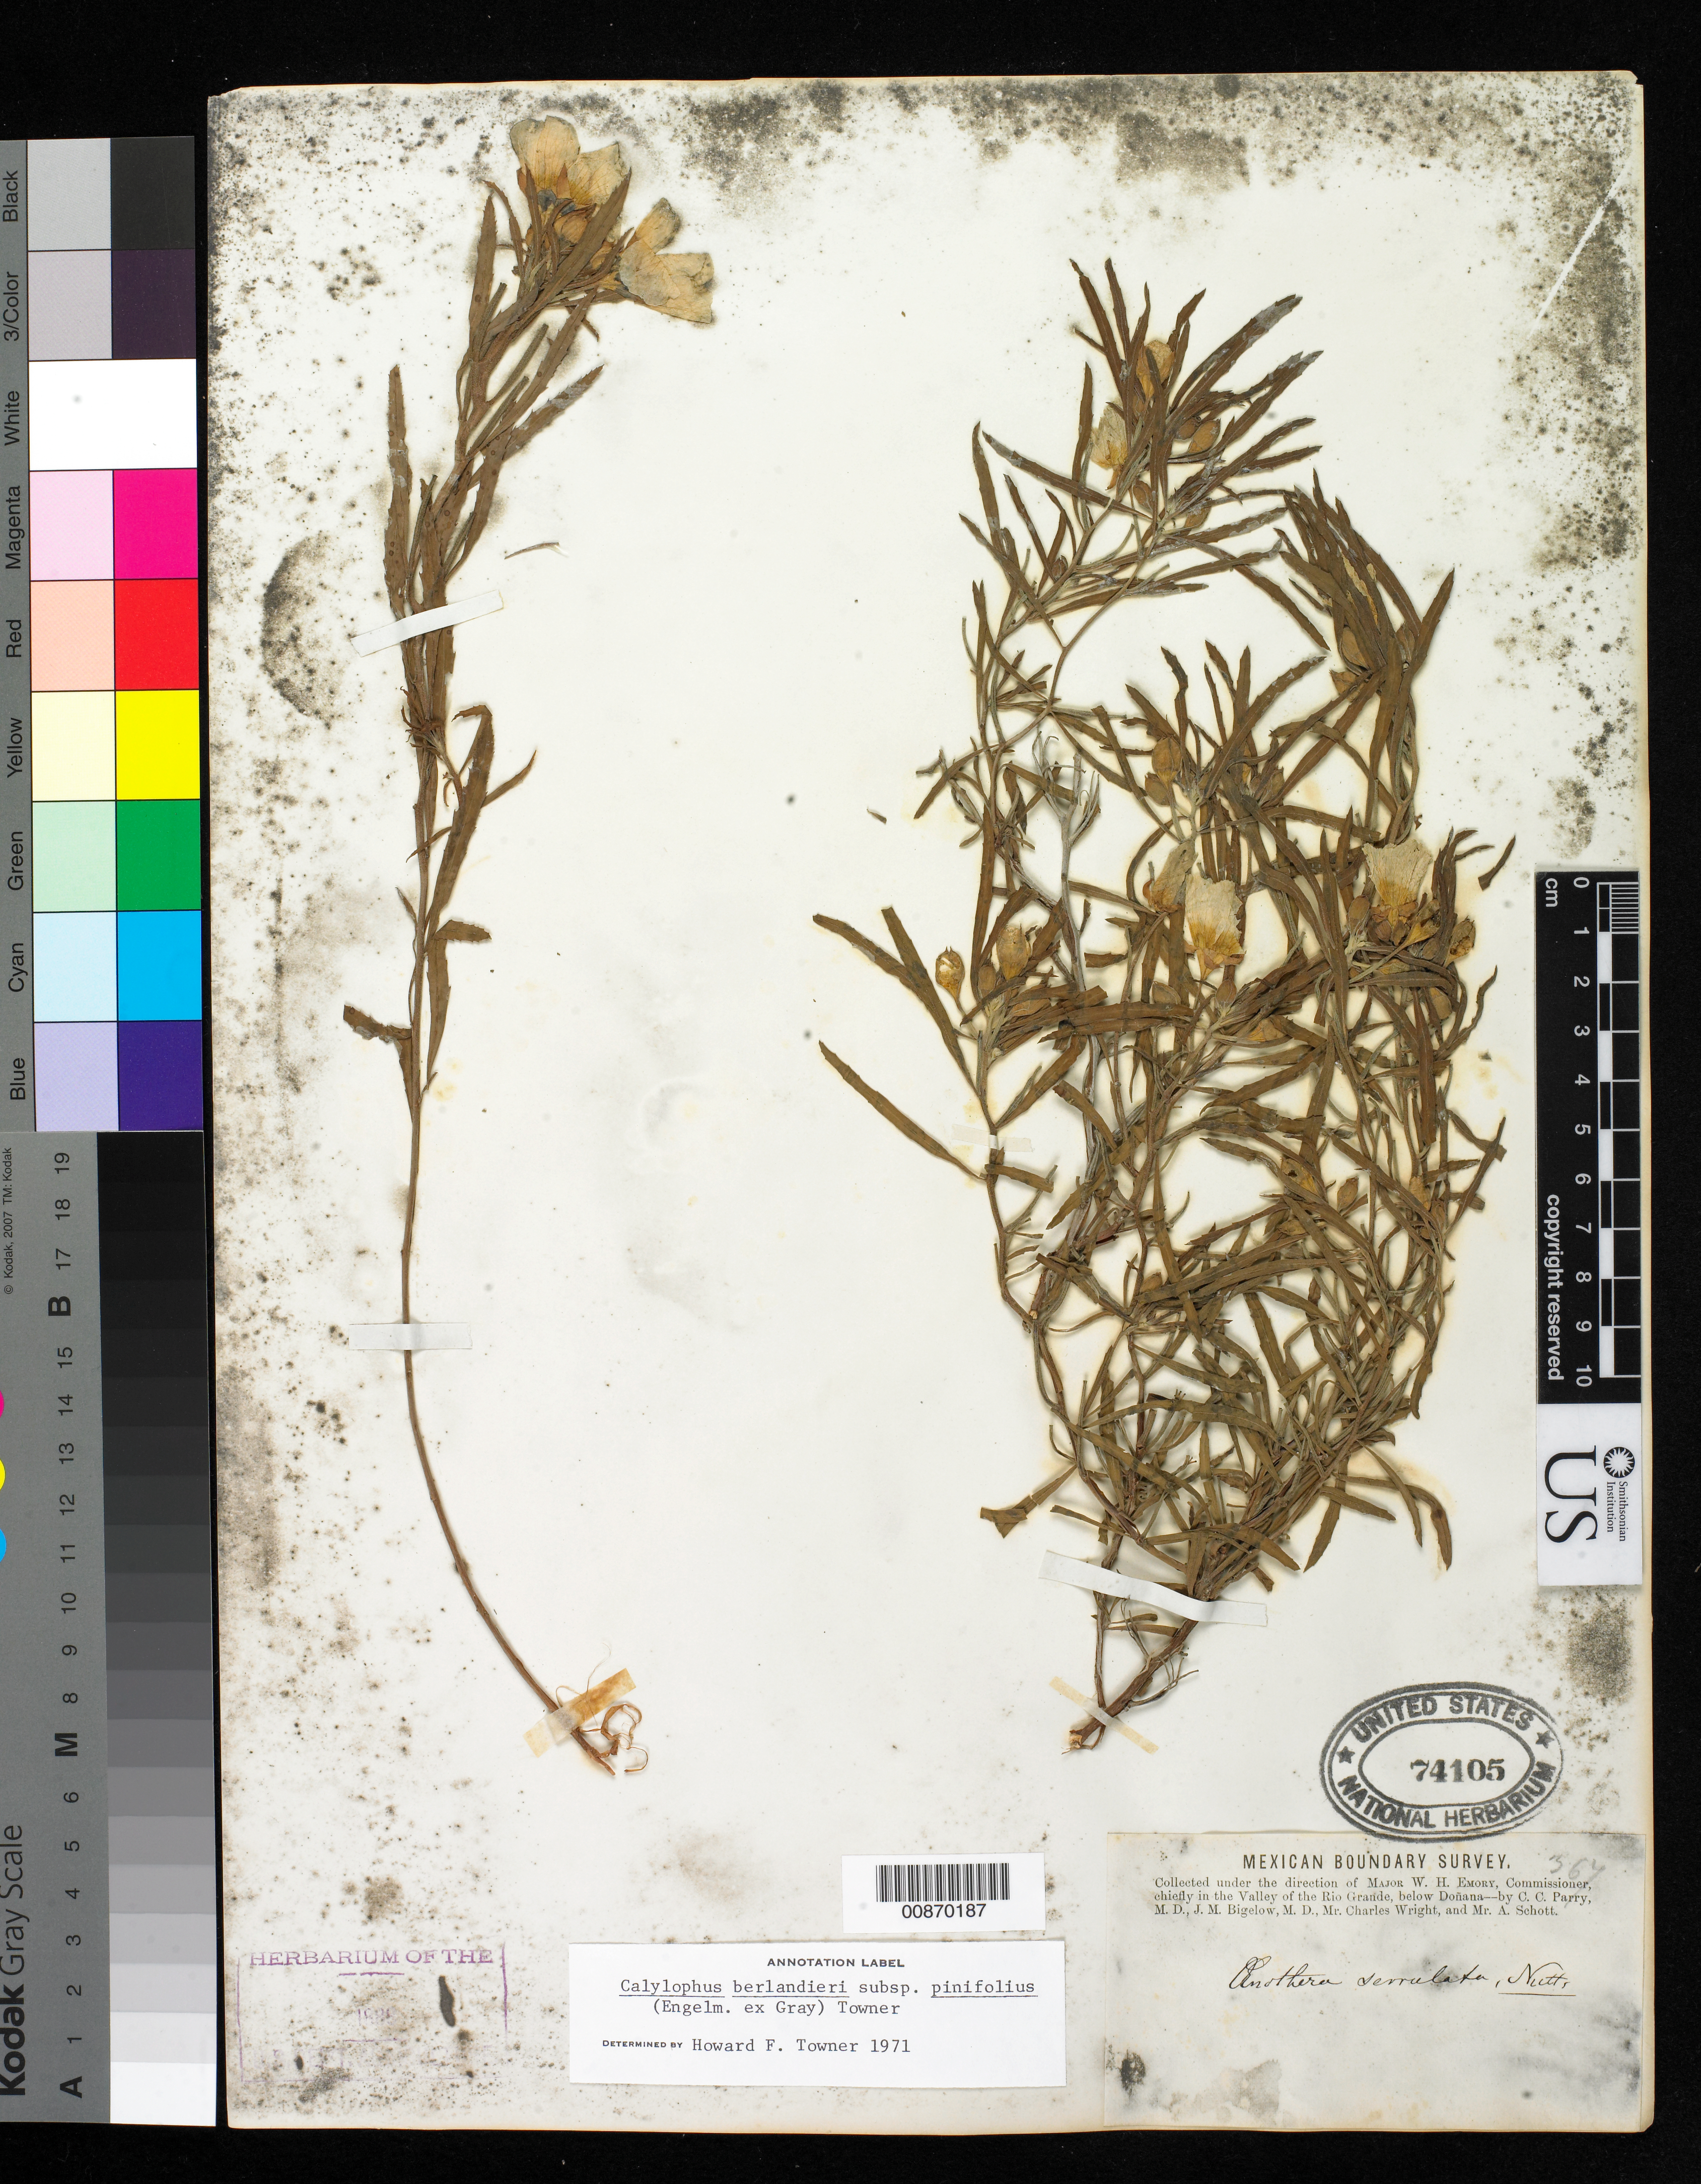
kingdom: Plantae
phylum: Tracheophyta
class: Magnoliopsida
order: Myrtales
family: Onagraceae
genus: Oenothera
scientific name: Oenothera capillifolia subsp. berlandieri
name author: (Spach) W.L. Wagner & Hoch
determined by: Wagner, W. L., (BOT), Smithsonian Institution - National Museum of Natural History (UNITED STATES)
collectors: C. C. Parry, J. M. Bigelow, C. Wright & A. C. V. Schott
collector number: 367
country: United States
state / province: New Mexico / Texas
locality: Valley of the Rio Grande, below Doñana.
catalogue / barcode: US 74105